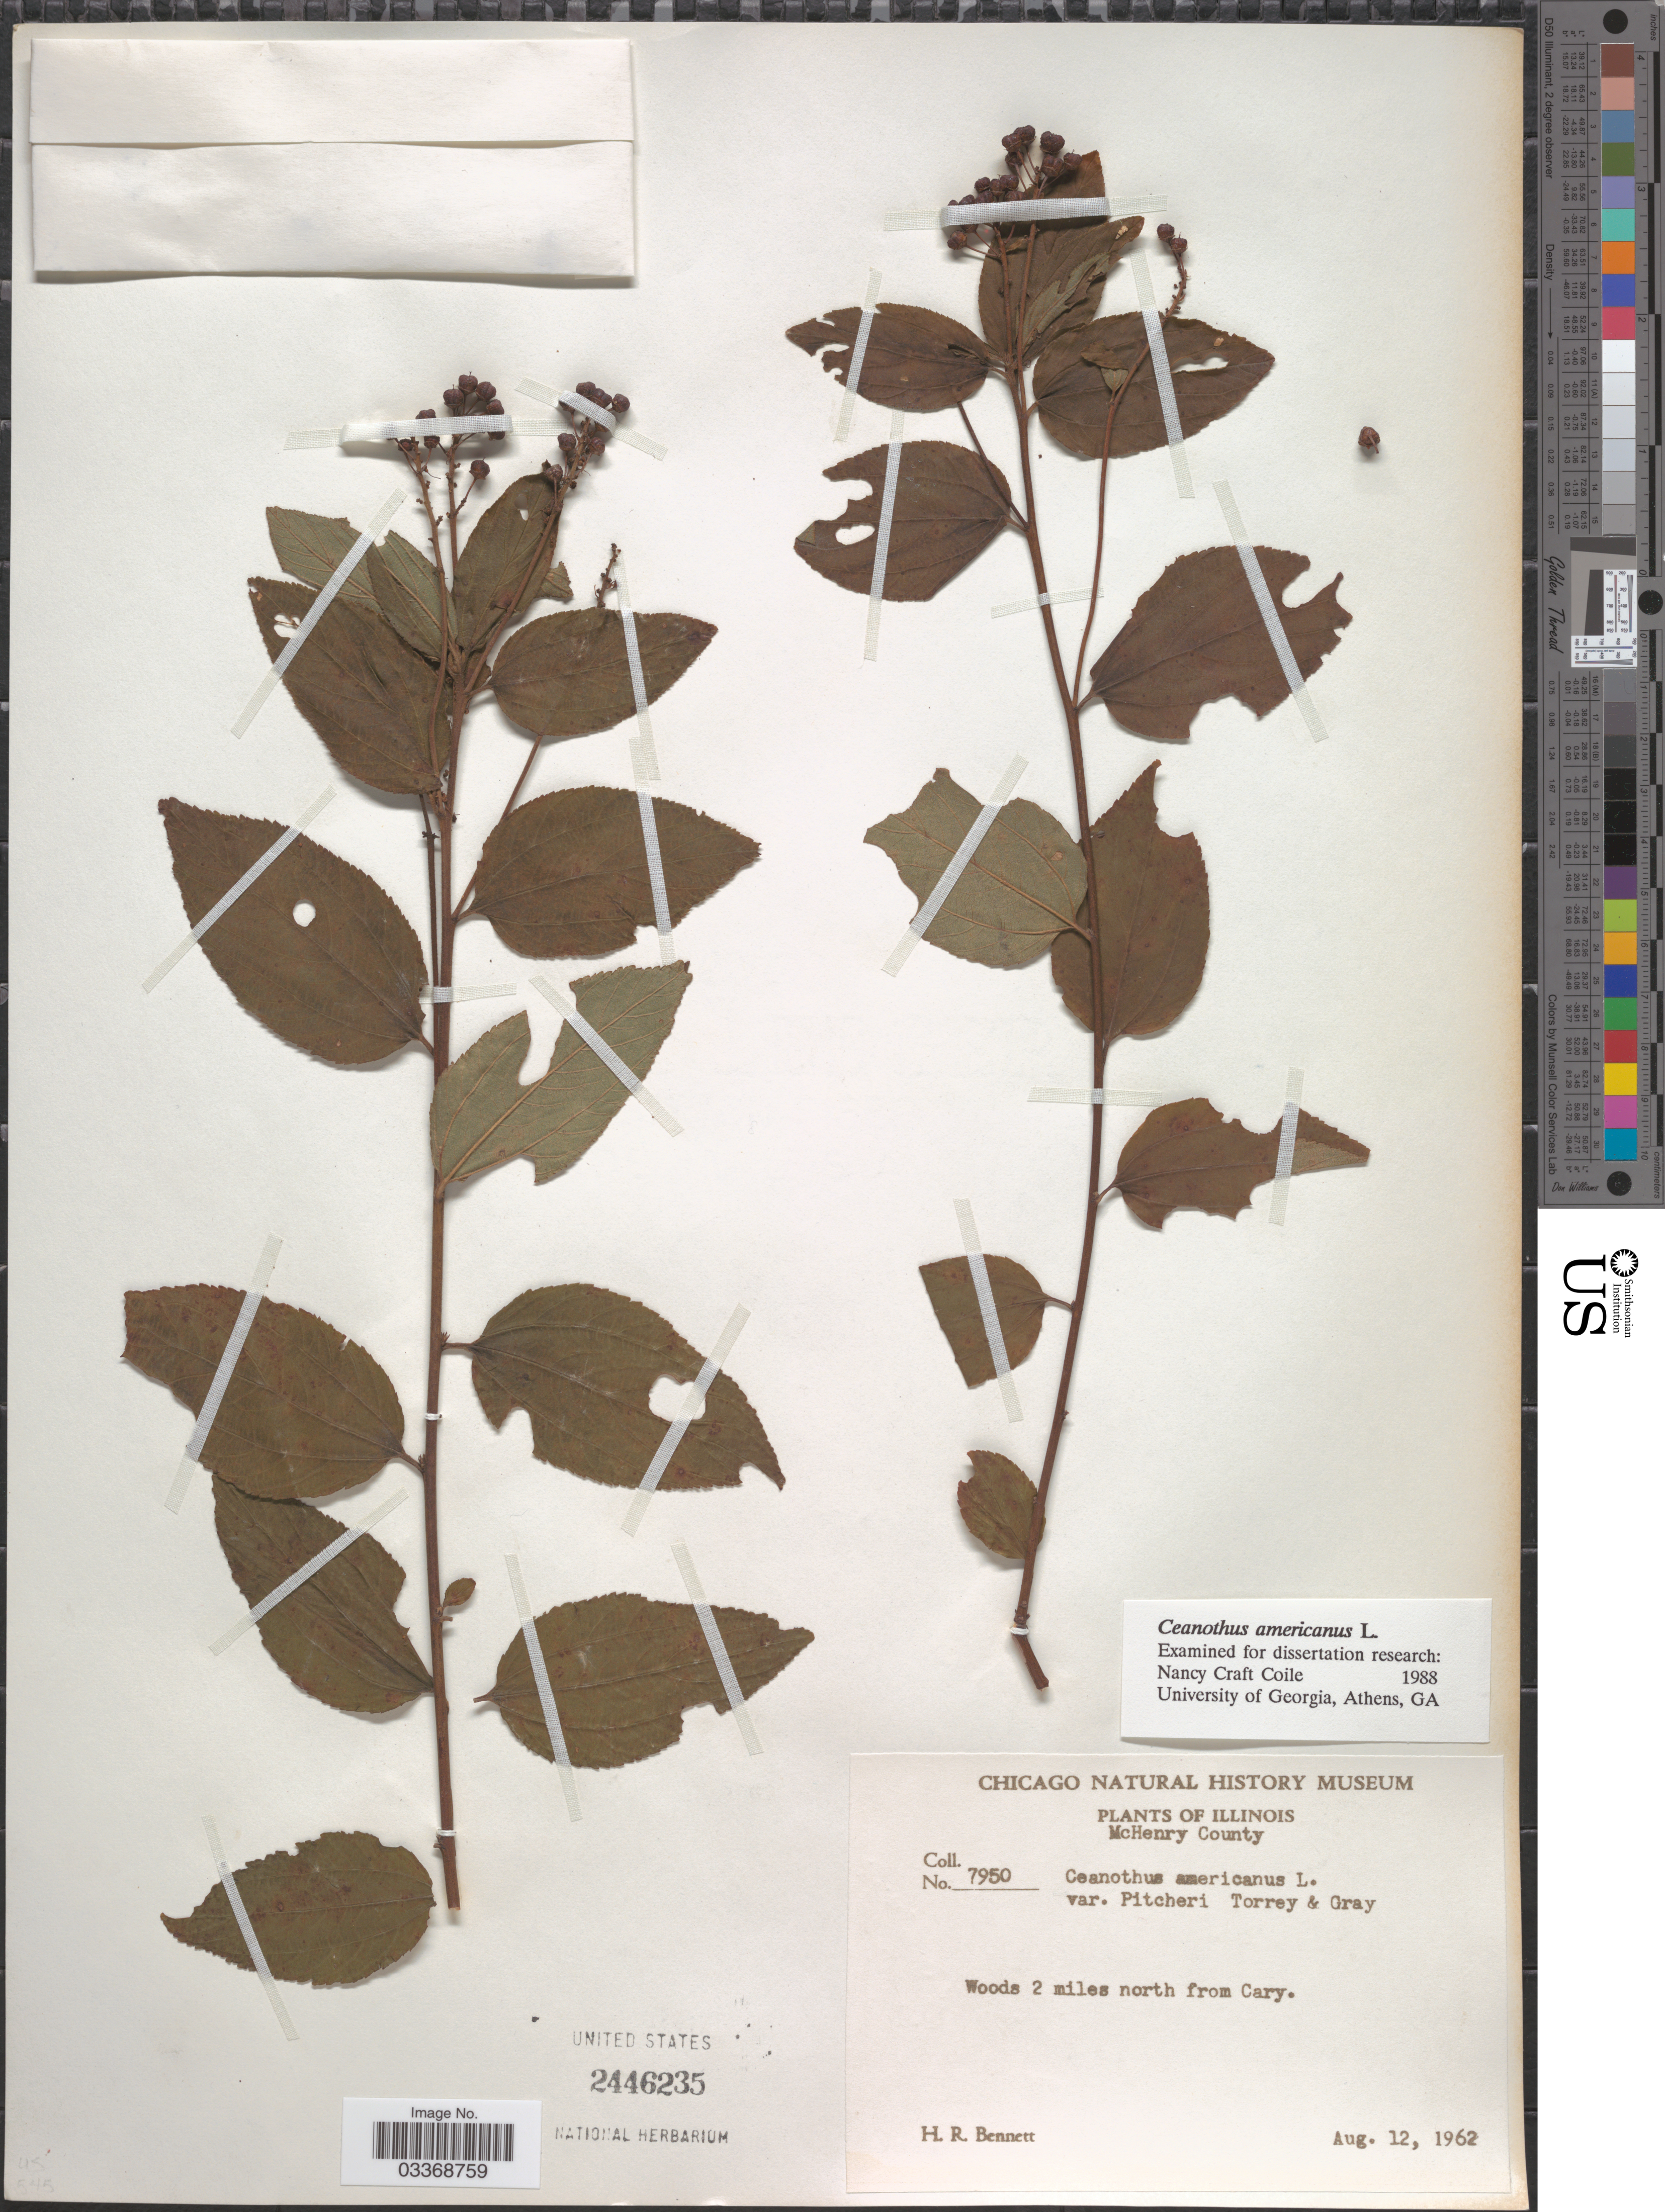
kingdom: Plantae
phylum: Tracheophyta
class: Magnoliopsida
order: Rosales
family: Rhamnaceae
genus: Ceanothus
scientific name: Ceanothus americanus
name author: L.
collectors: H. R. Bennett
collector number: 7950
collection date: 1962-08-12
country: United States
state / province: Illinois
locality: McHenry County. Woods 2 miles north from Cary.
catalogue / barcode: US 2446235